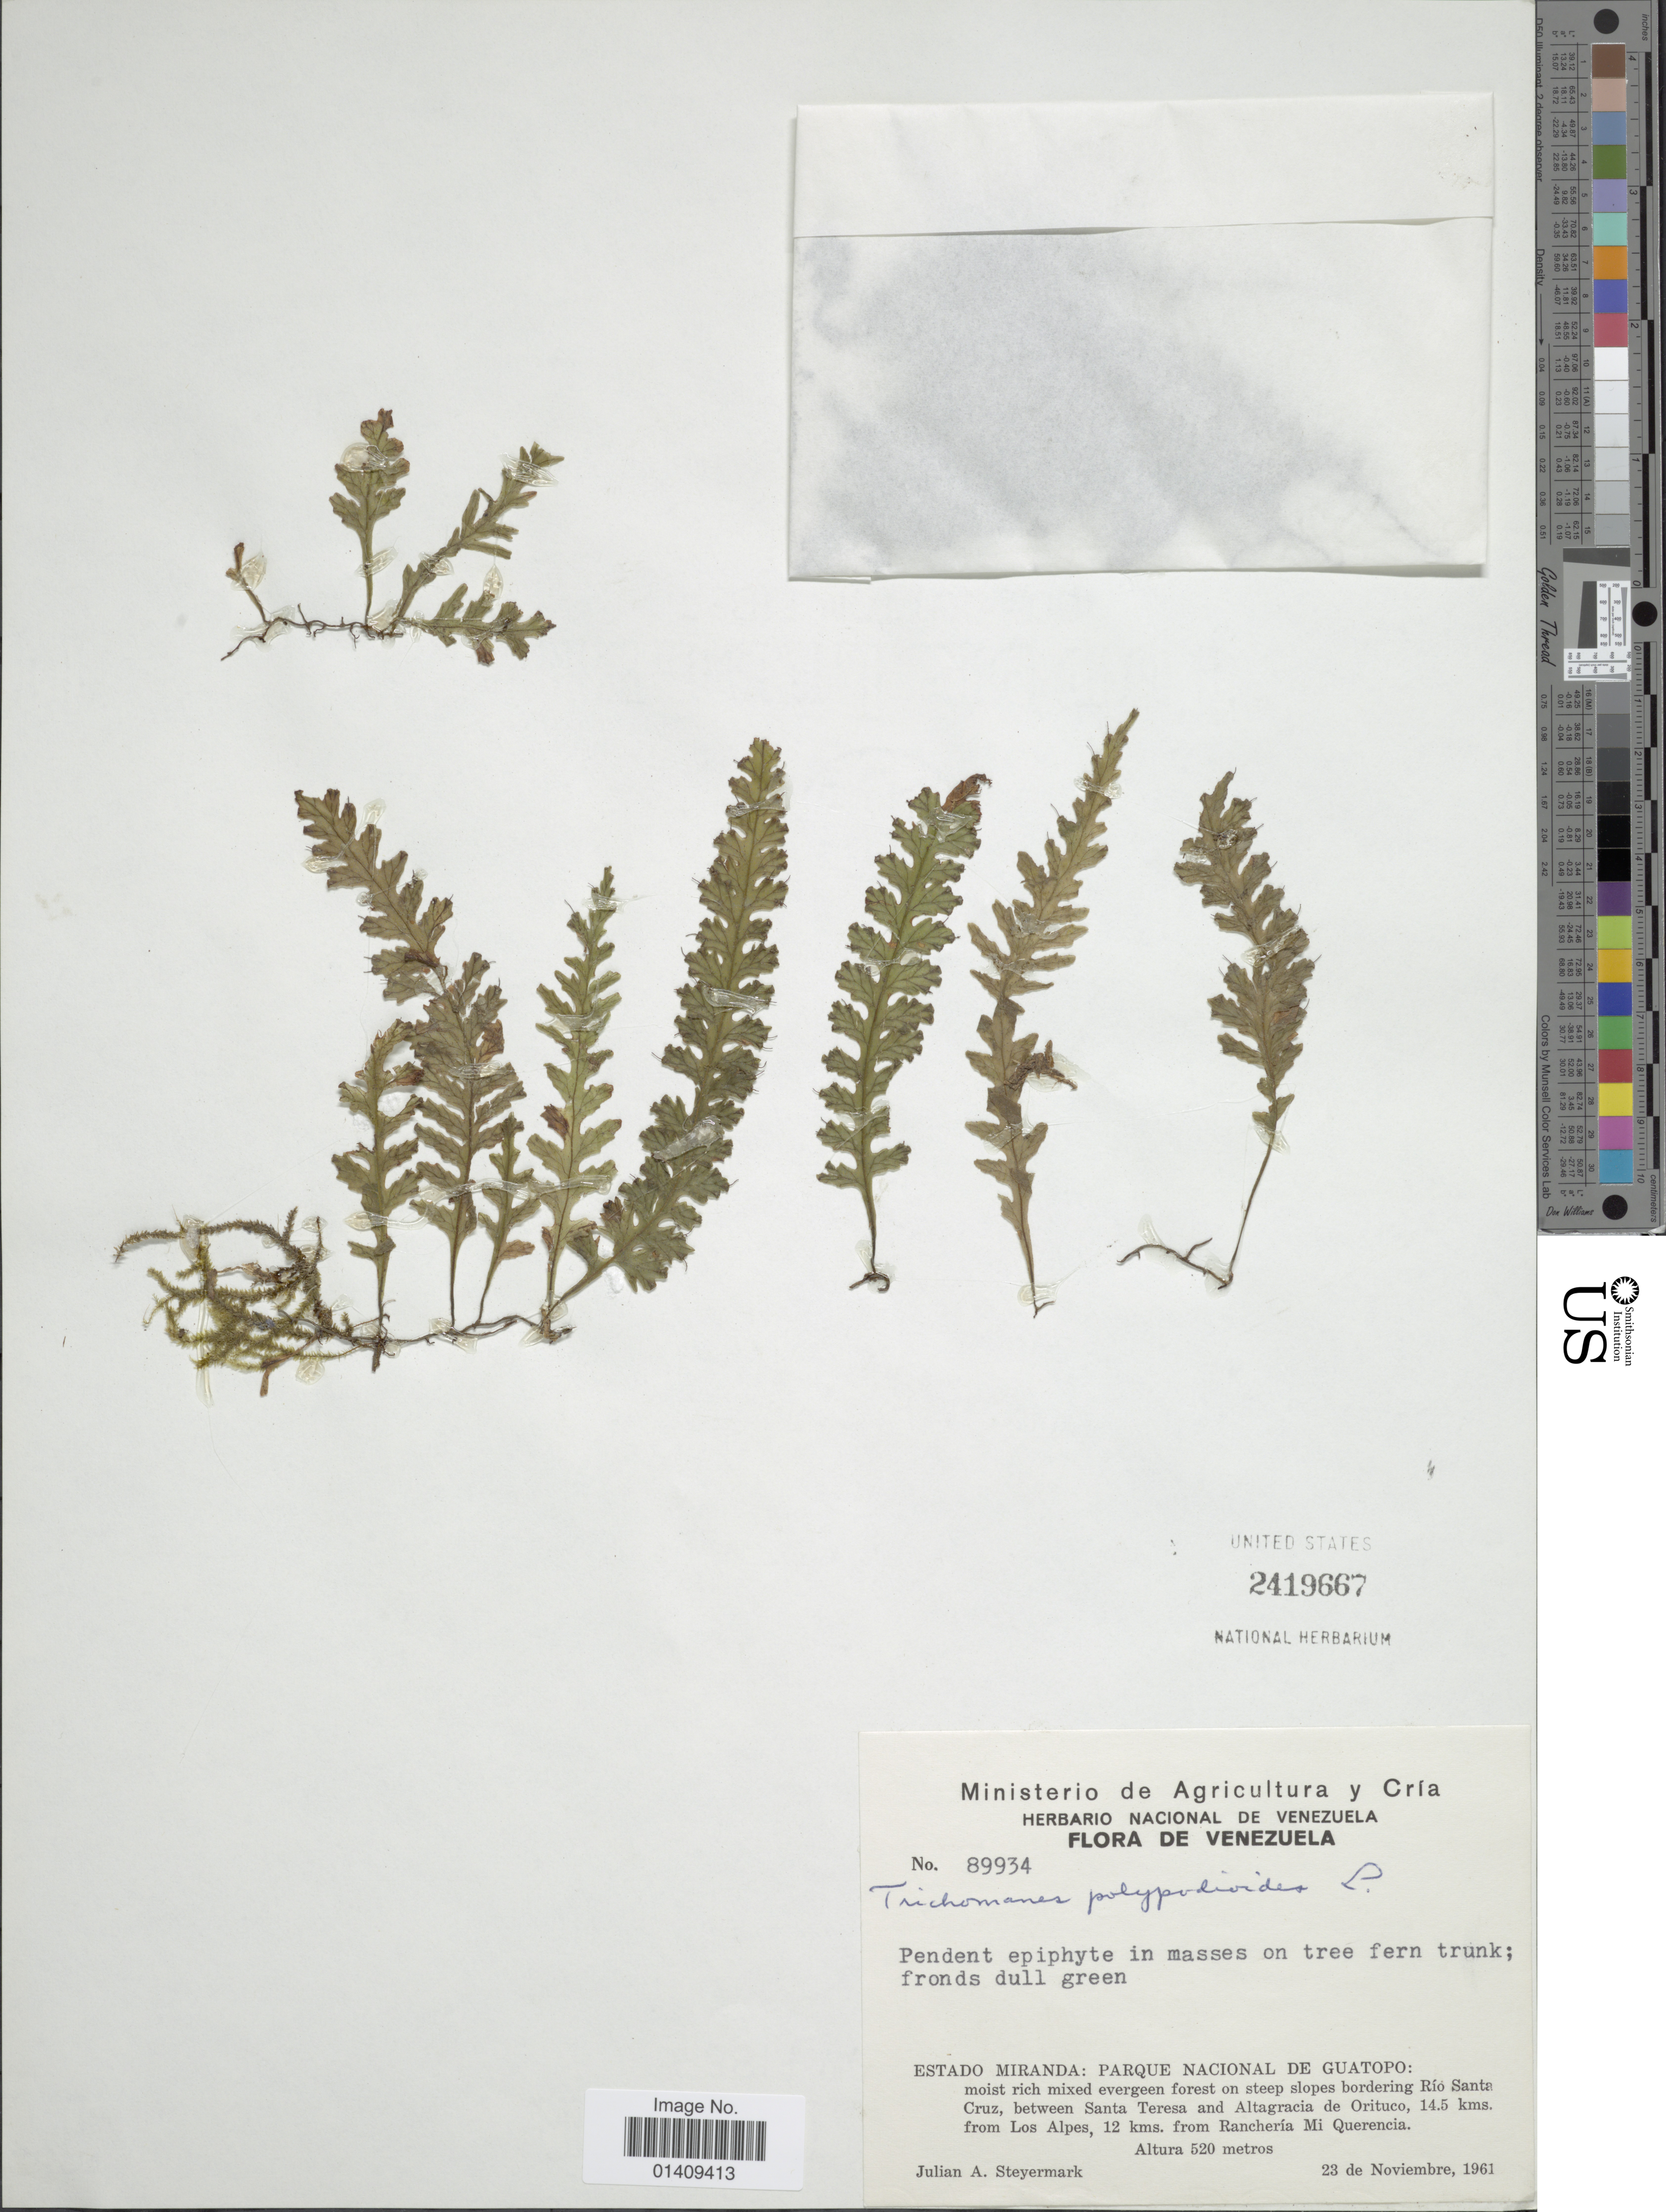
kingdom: Plantae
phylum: Tracheophyta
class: Polypodiopsida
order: Hymenophyllales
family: Hymenophyllaceae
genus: Trichomanes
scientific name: Trichomanes polypodioides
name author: L.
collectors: J. Steyermark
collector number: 89934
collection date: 1961-11-23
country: Venezuela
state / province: Miranda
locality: Estado Miranda: parque nacional de Guatopo slopes bordering Rio Santa Cruz between Santa Teresa and ALtagracia de Orituco 14.5kms. from Los Alpes 12 kms from Rancheria Mi Querencia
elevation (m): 520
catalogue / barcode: US 2419667